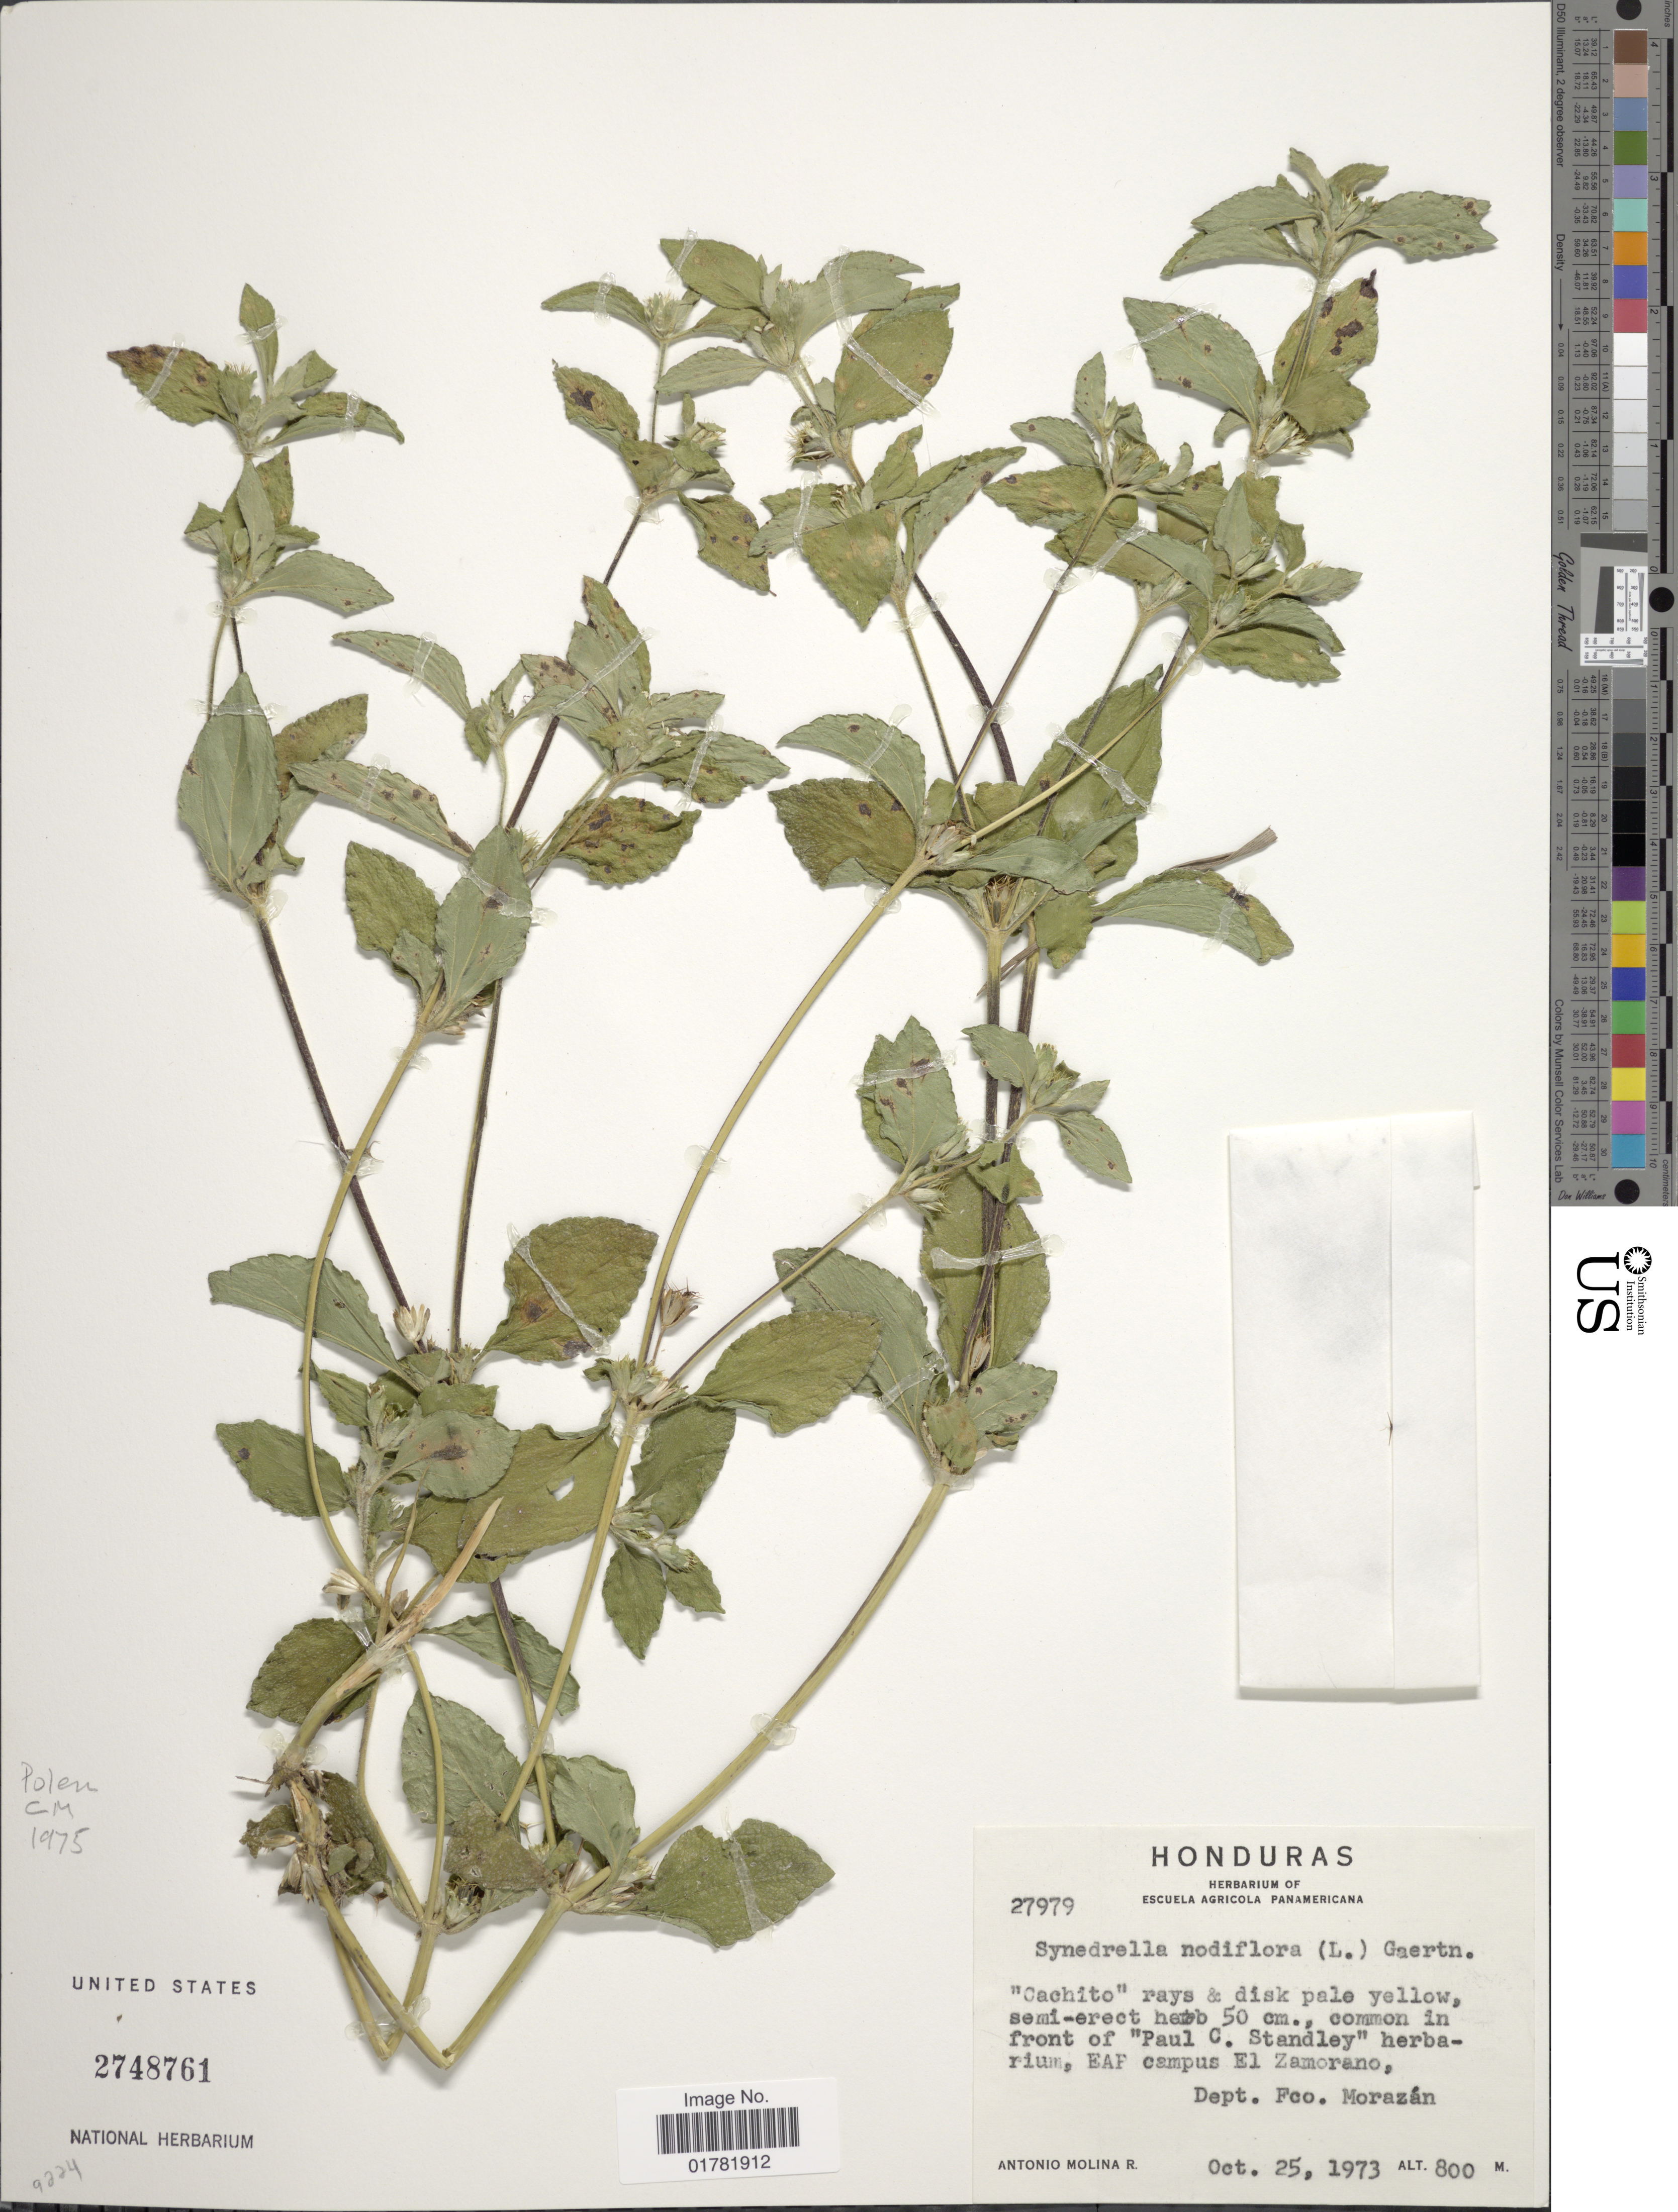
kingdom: Plantae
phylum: Tracheophyta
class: Magnoliopsida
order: Asterales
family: Asteraceae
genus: Synedrella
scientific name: Synedrella nodiflora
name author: (L.) Gaertn.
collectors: A. Molina R.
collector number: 27979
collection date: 1973-10-25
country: Honduras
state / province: Fco. Morazán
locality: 'Cachito', EAF camous El Zamorano, Dept Fco Morazán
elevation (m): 800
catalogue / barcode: US 2748761